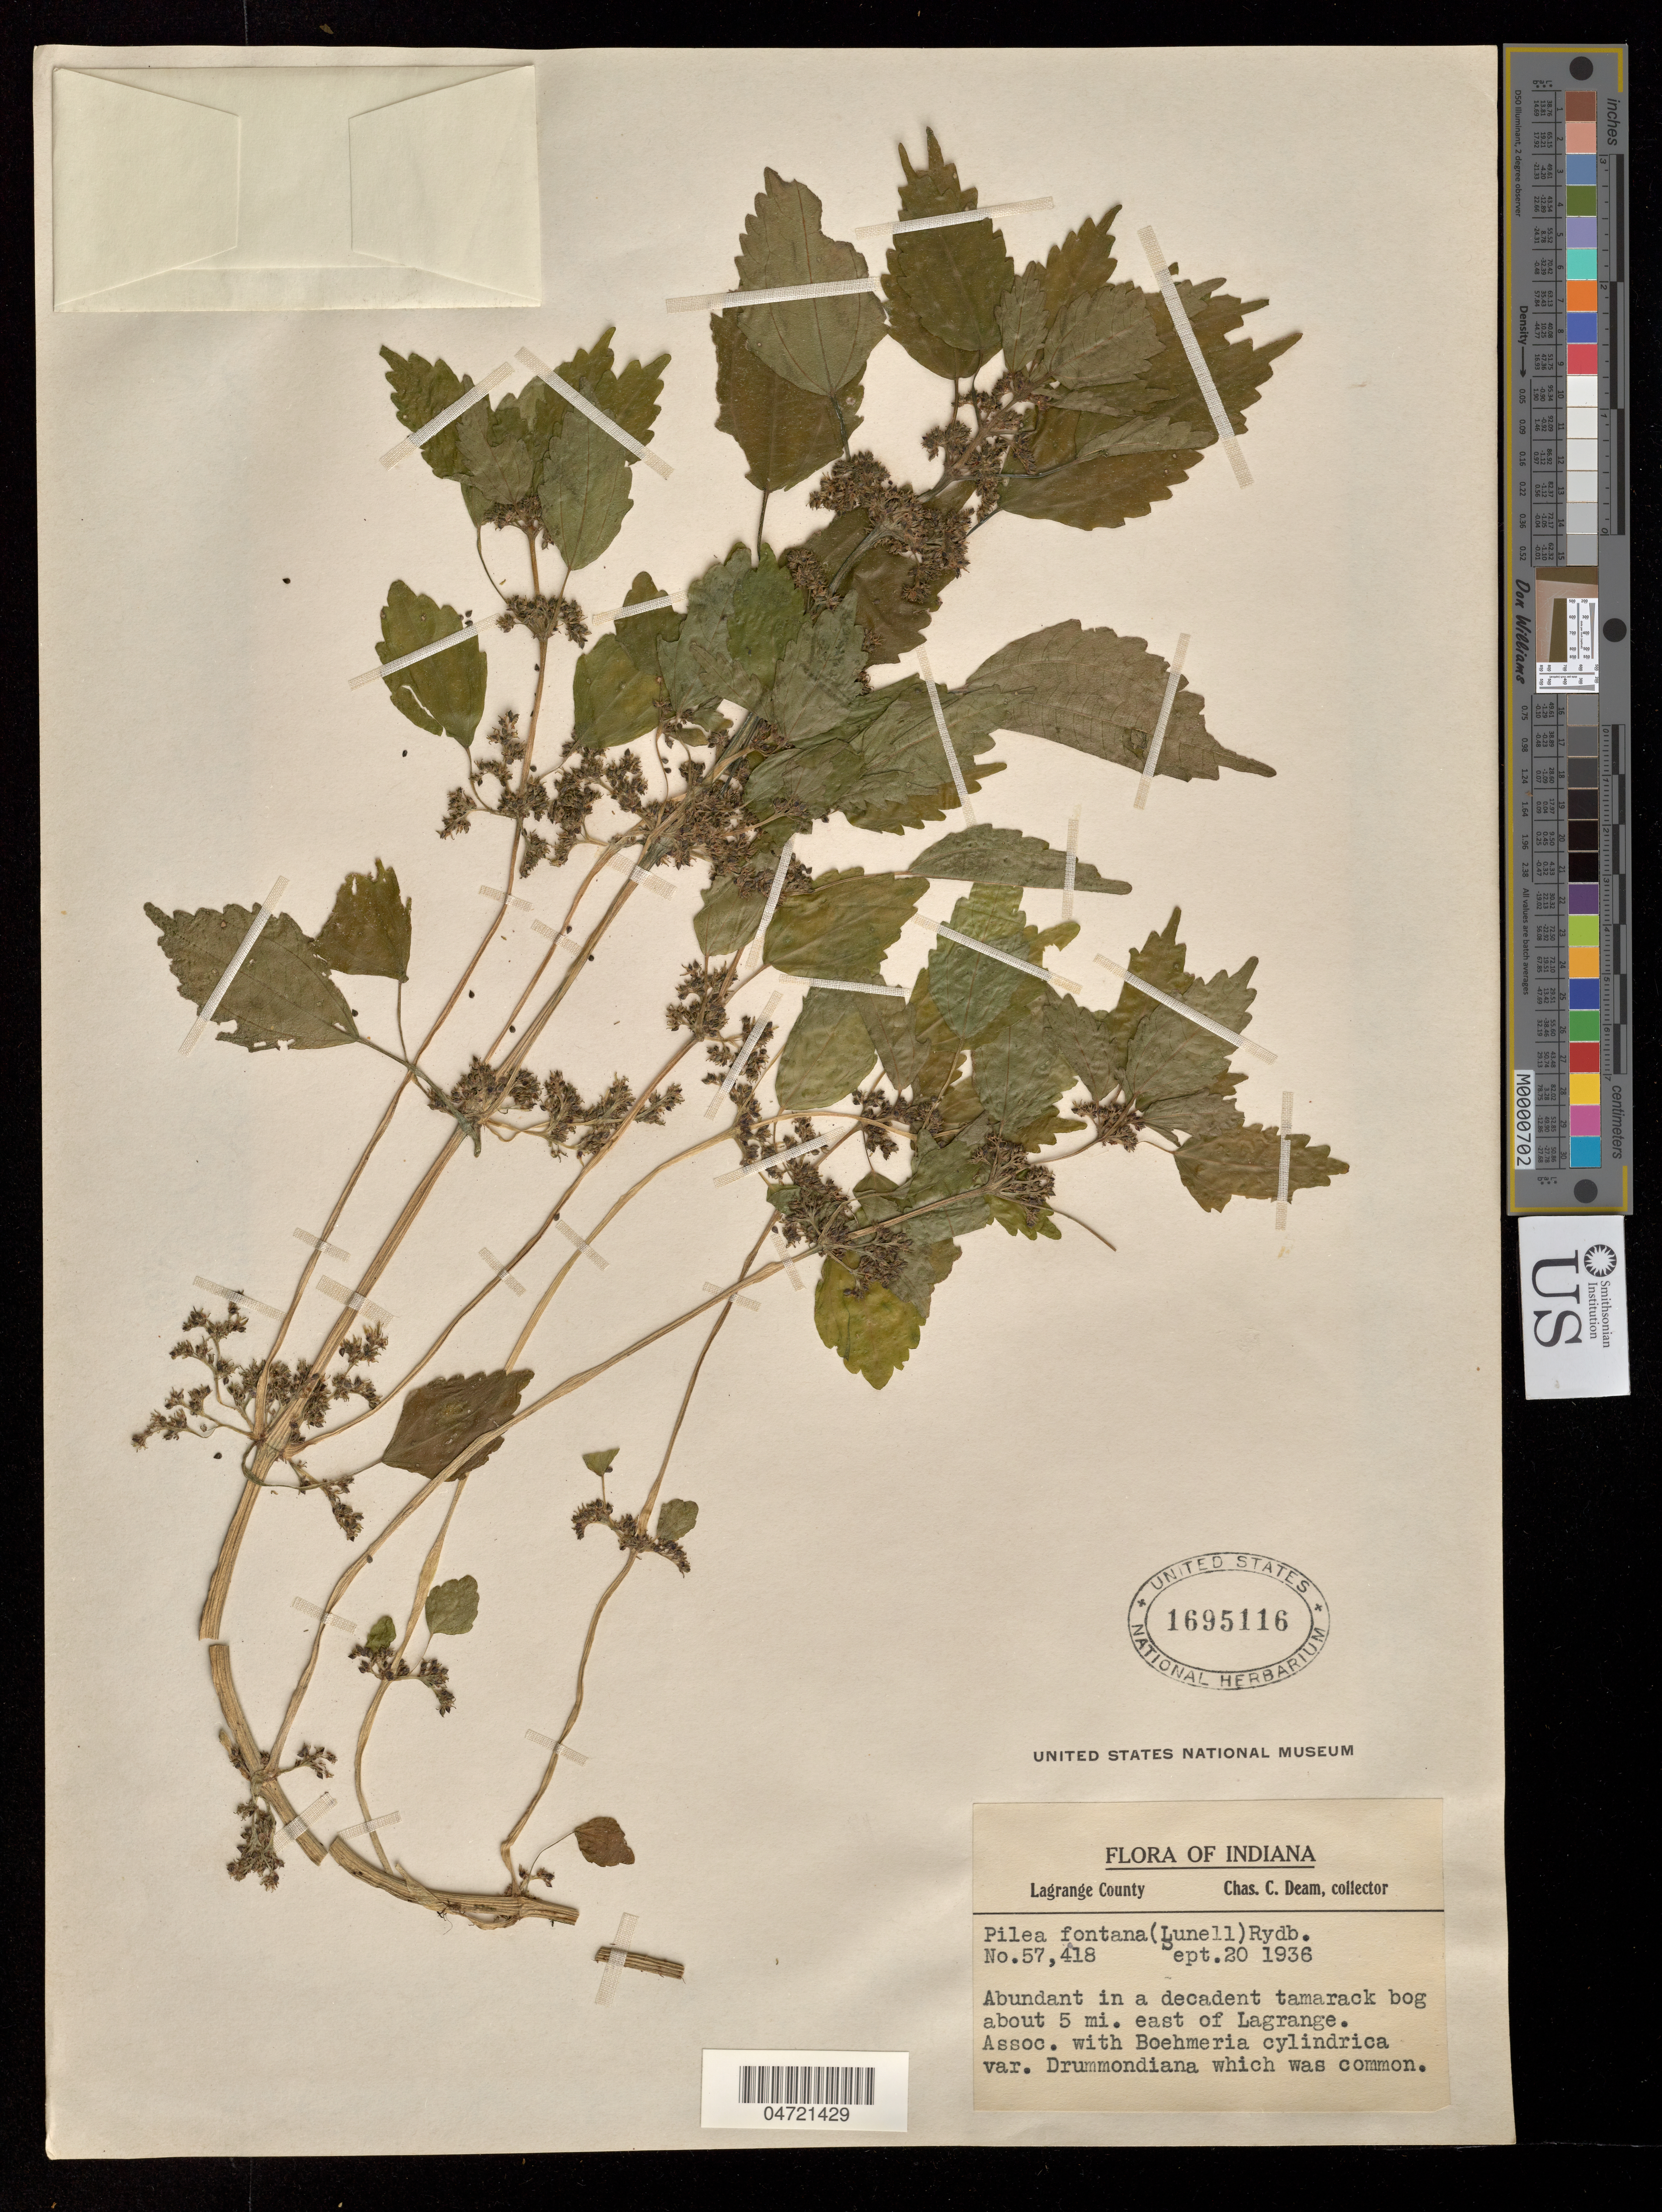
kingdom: Plantae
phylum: Tracheophyta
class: Magnoliopsida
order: Rosales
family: Urticaceae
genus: Pilea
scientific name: Pilea fontana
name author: (Lunell) Rydb.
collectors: C. C. Deam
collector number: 57418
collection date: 1936-09-20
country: United States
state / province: Indiana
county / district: LaGrange County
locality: Approx. 5 miles E of Lagrange.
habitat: Abundant in a decadent tamarack bog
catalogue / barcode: US 1695116